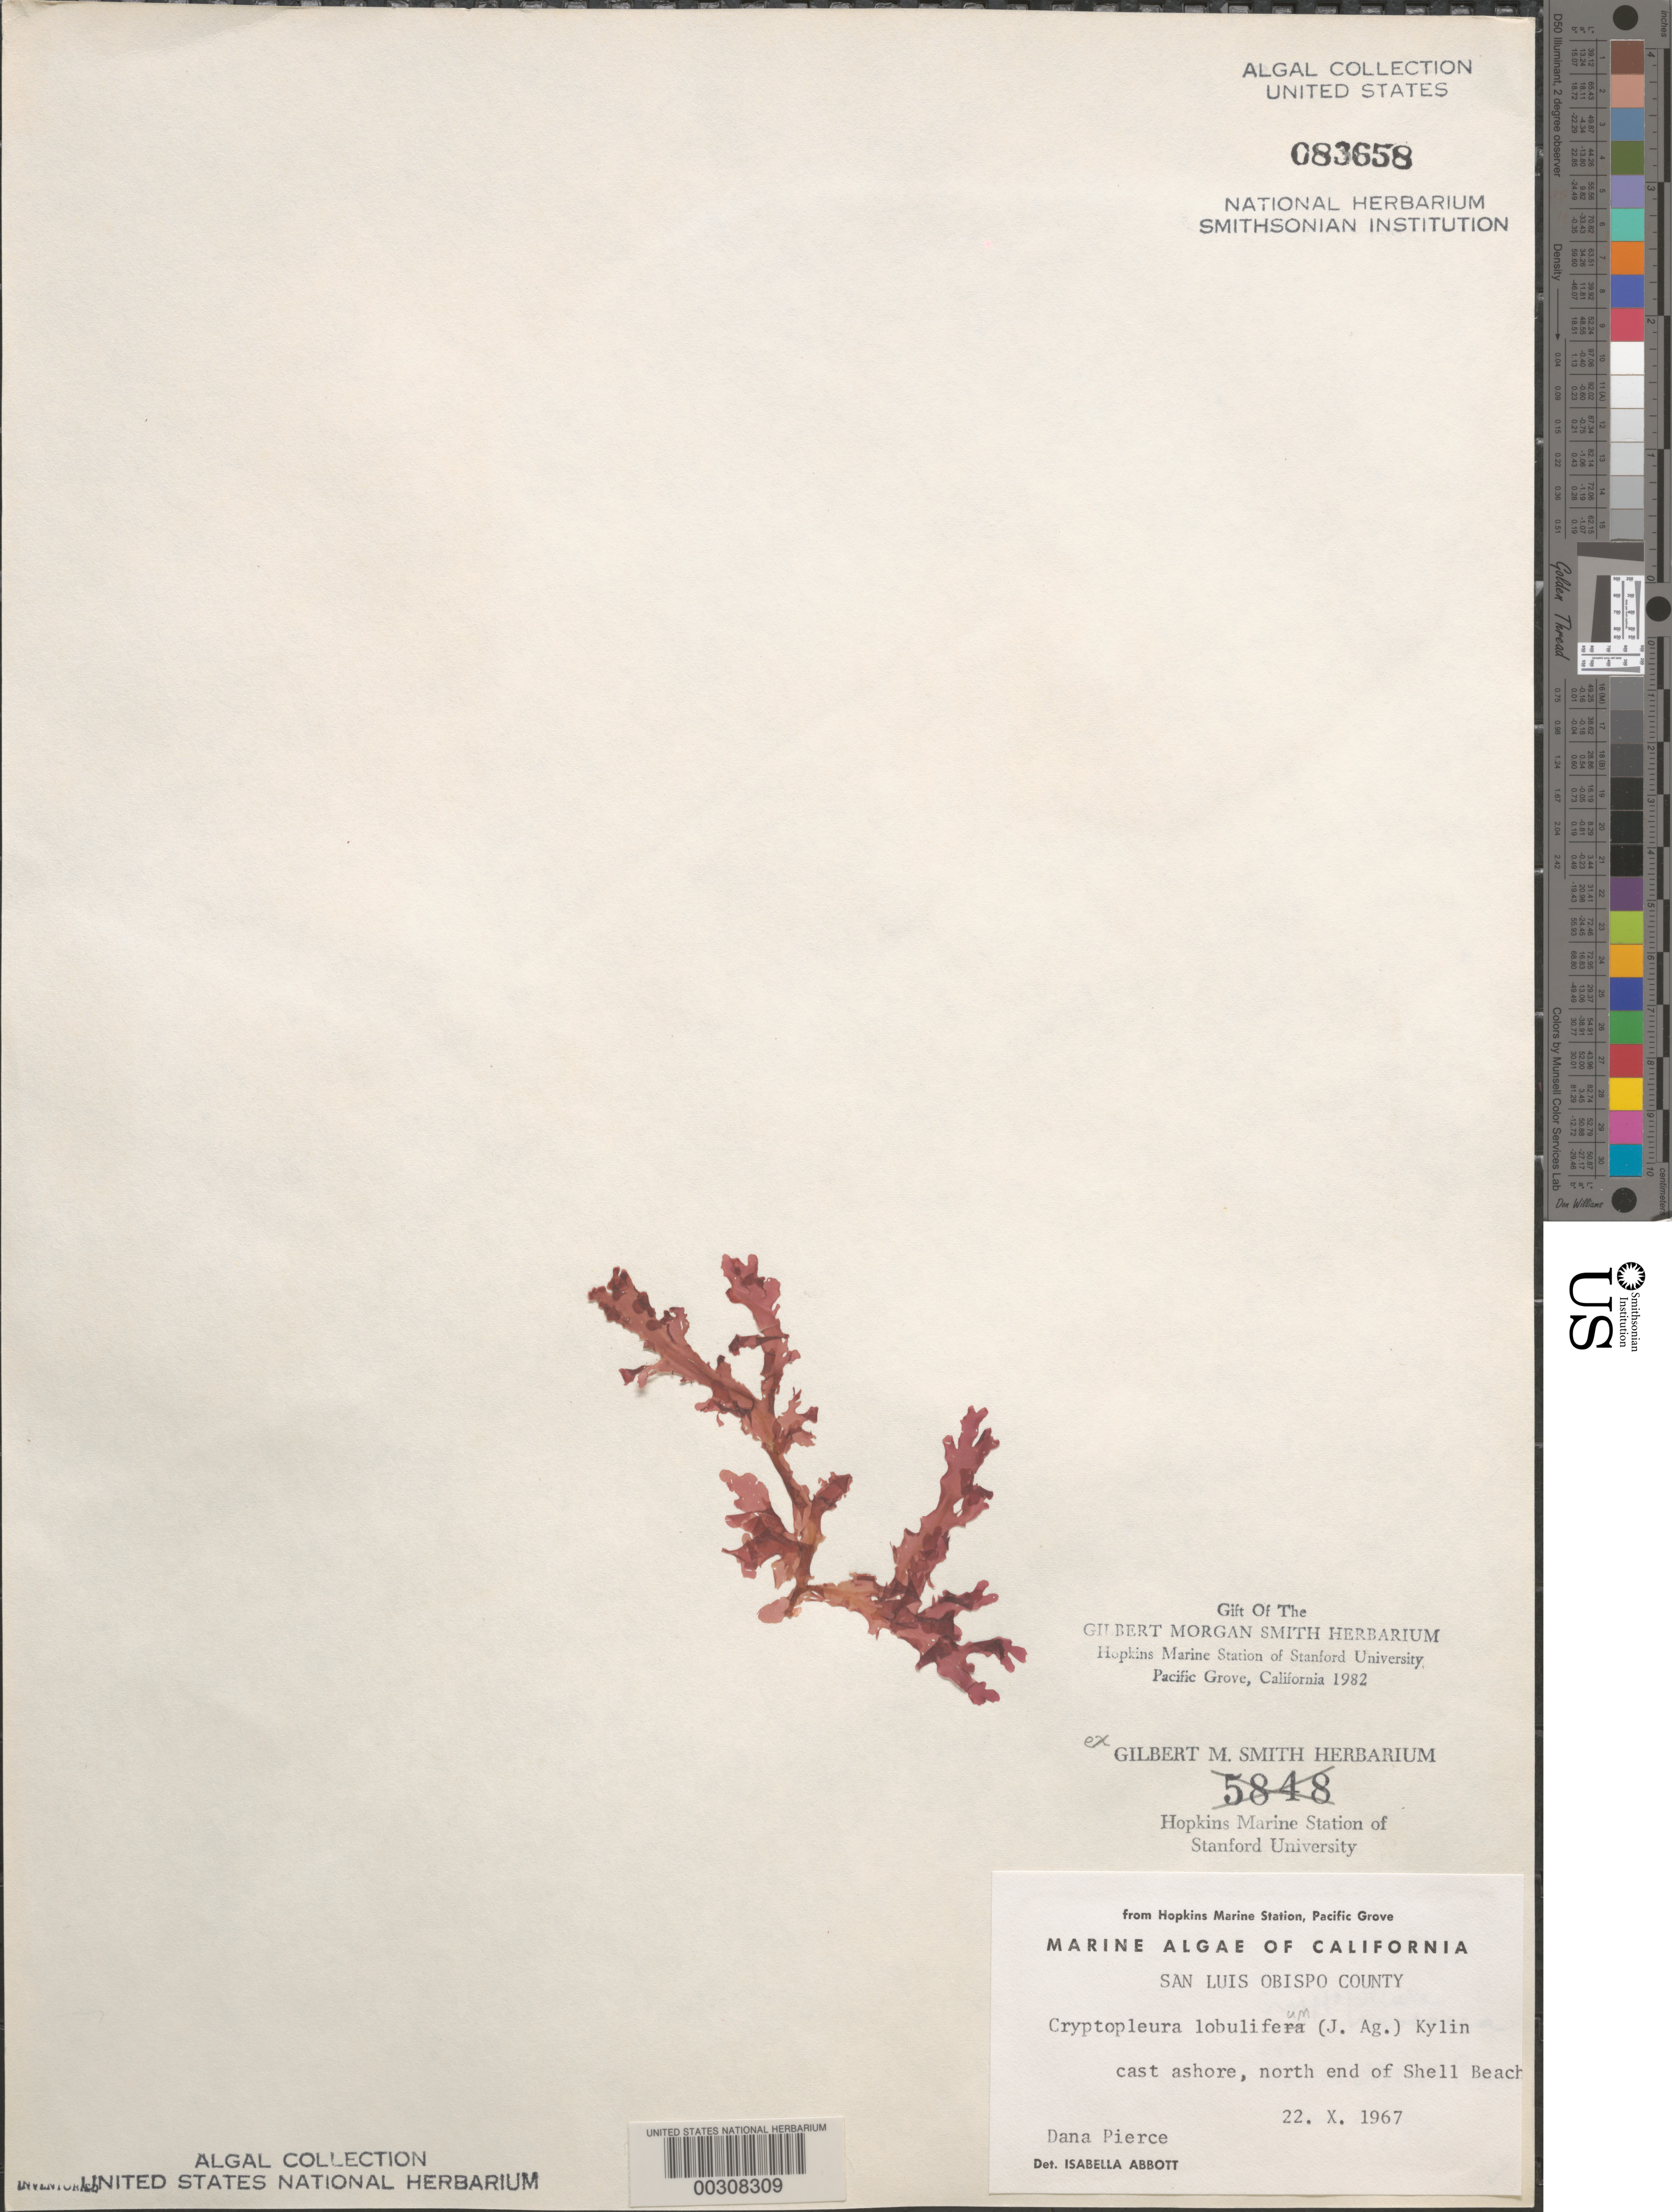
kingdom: Plantae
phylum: Rhodophyta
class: Florideophyceae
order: Ceramiales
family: Delesseriaceae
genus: Cryptopleura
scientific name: Cryptopleura lobulifera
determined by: Abbott, Isabella A.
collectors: D. Pierce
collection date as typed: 22 Oct 1967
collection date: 1967-10-22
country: United States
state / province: California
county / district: San Luis Obispo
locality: Shell Beach, north end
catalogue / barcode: US 83658